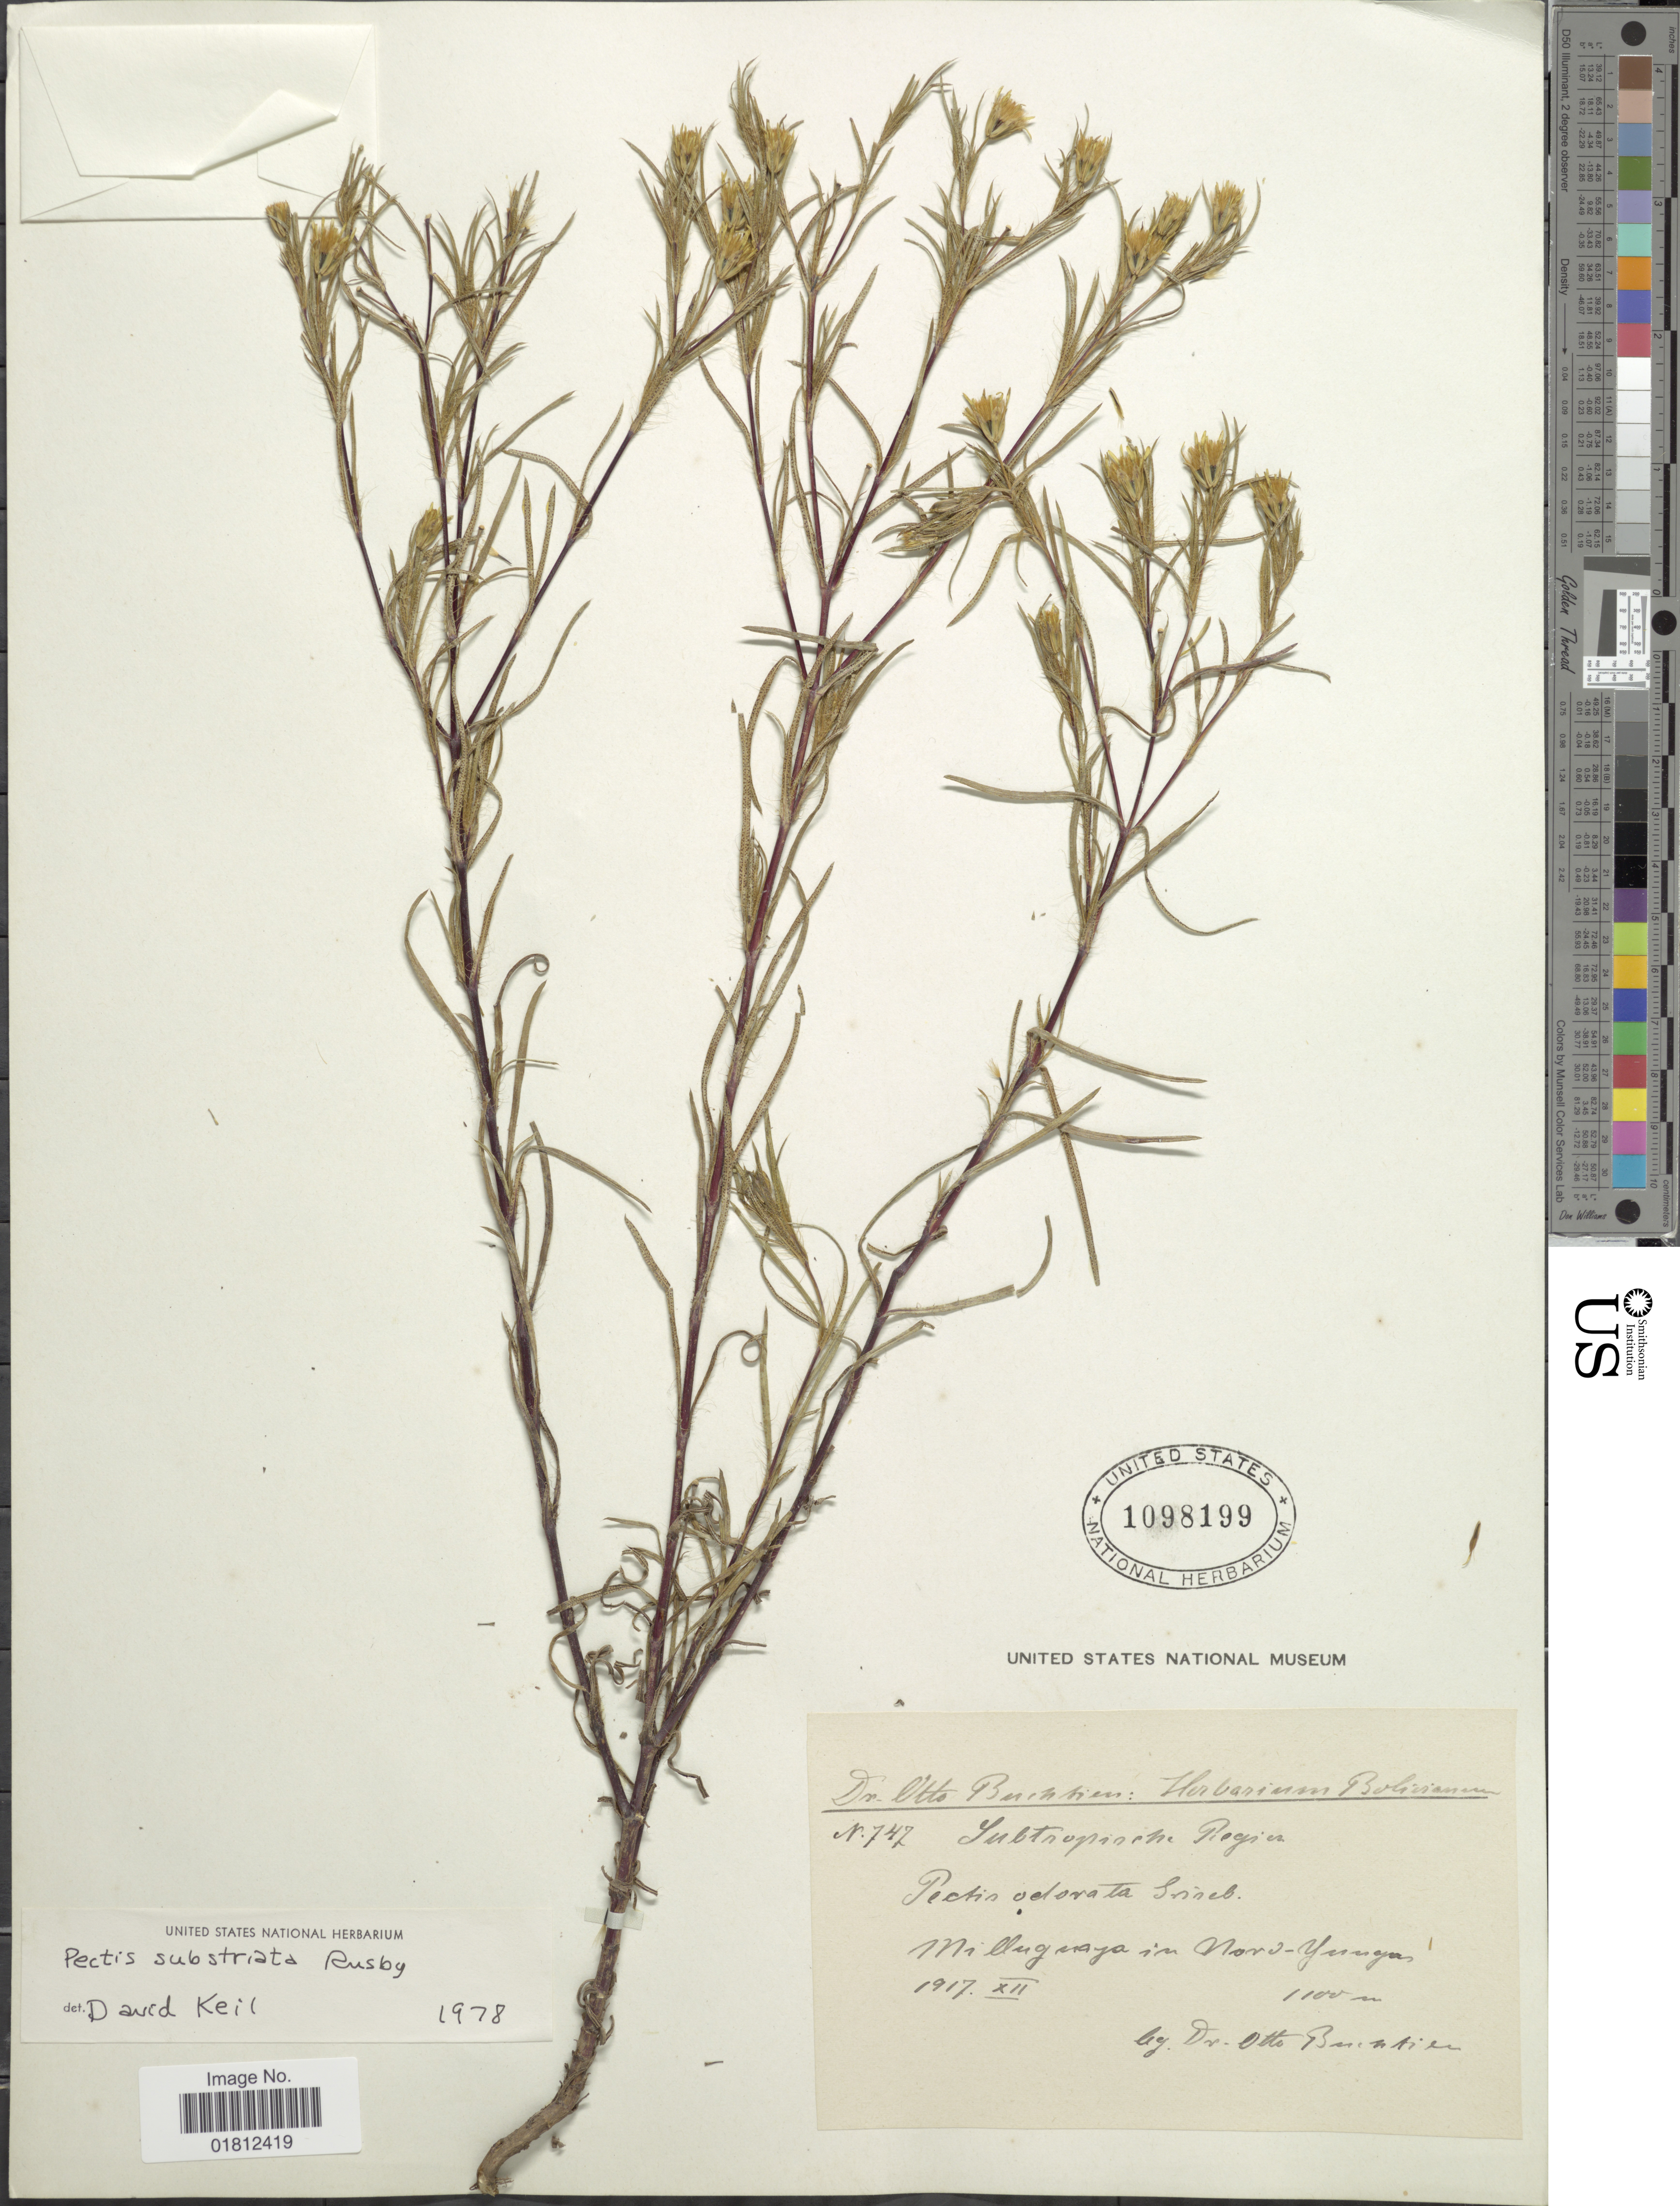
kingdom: Plantae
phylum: Tracheophyta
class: Magnoliopsida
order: Asterales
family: Asteraceae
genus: Pectis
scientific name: Pectis substriata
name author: Rusby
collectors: O. Buchtien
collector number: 474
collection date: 1917-12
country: Bolivia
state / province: La Paz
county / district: Nor Yungas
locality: Milluguaya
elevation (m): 100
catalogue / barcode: US 1098199